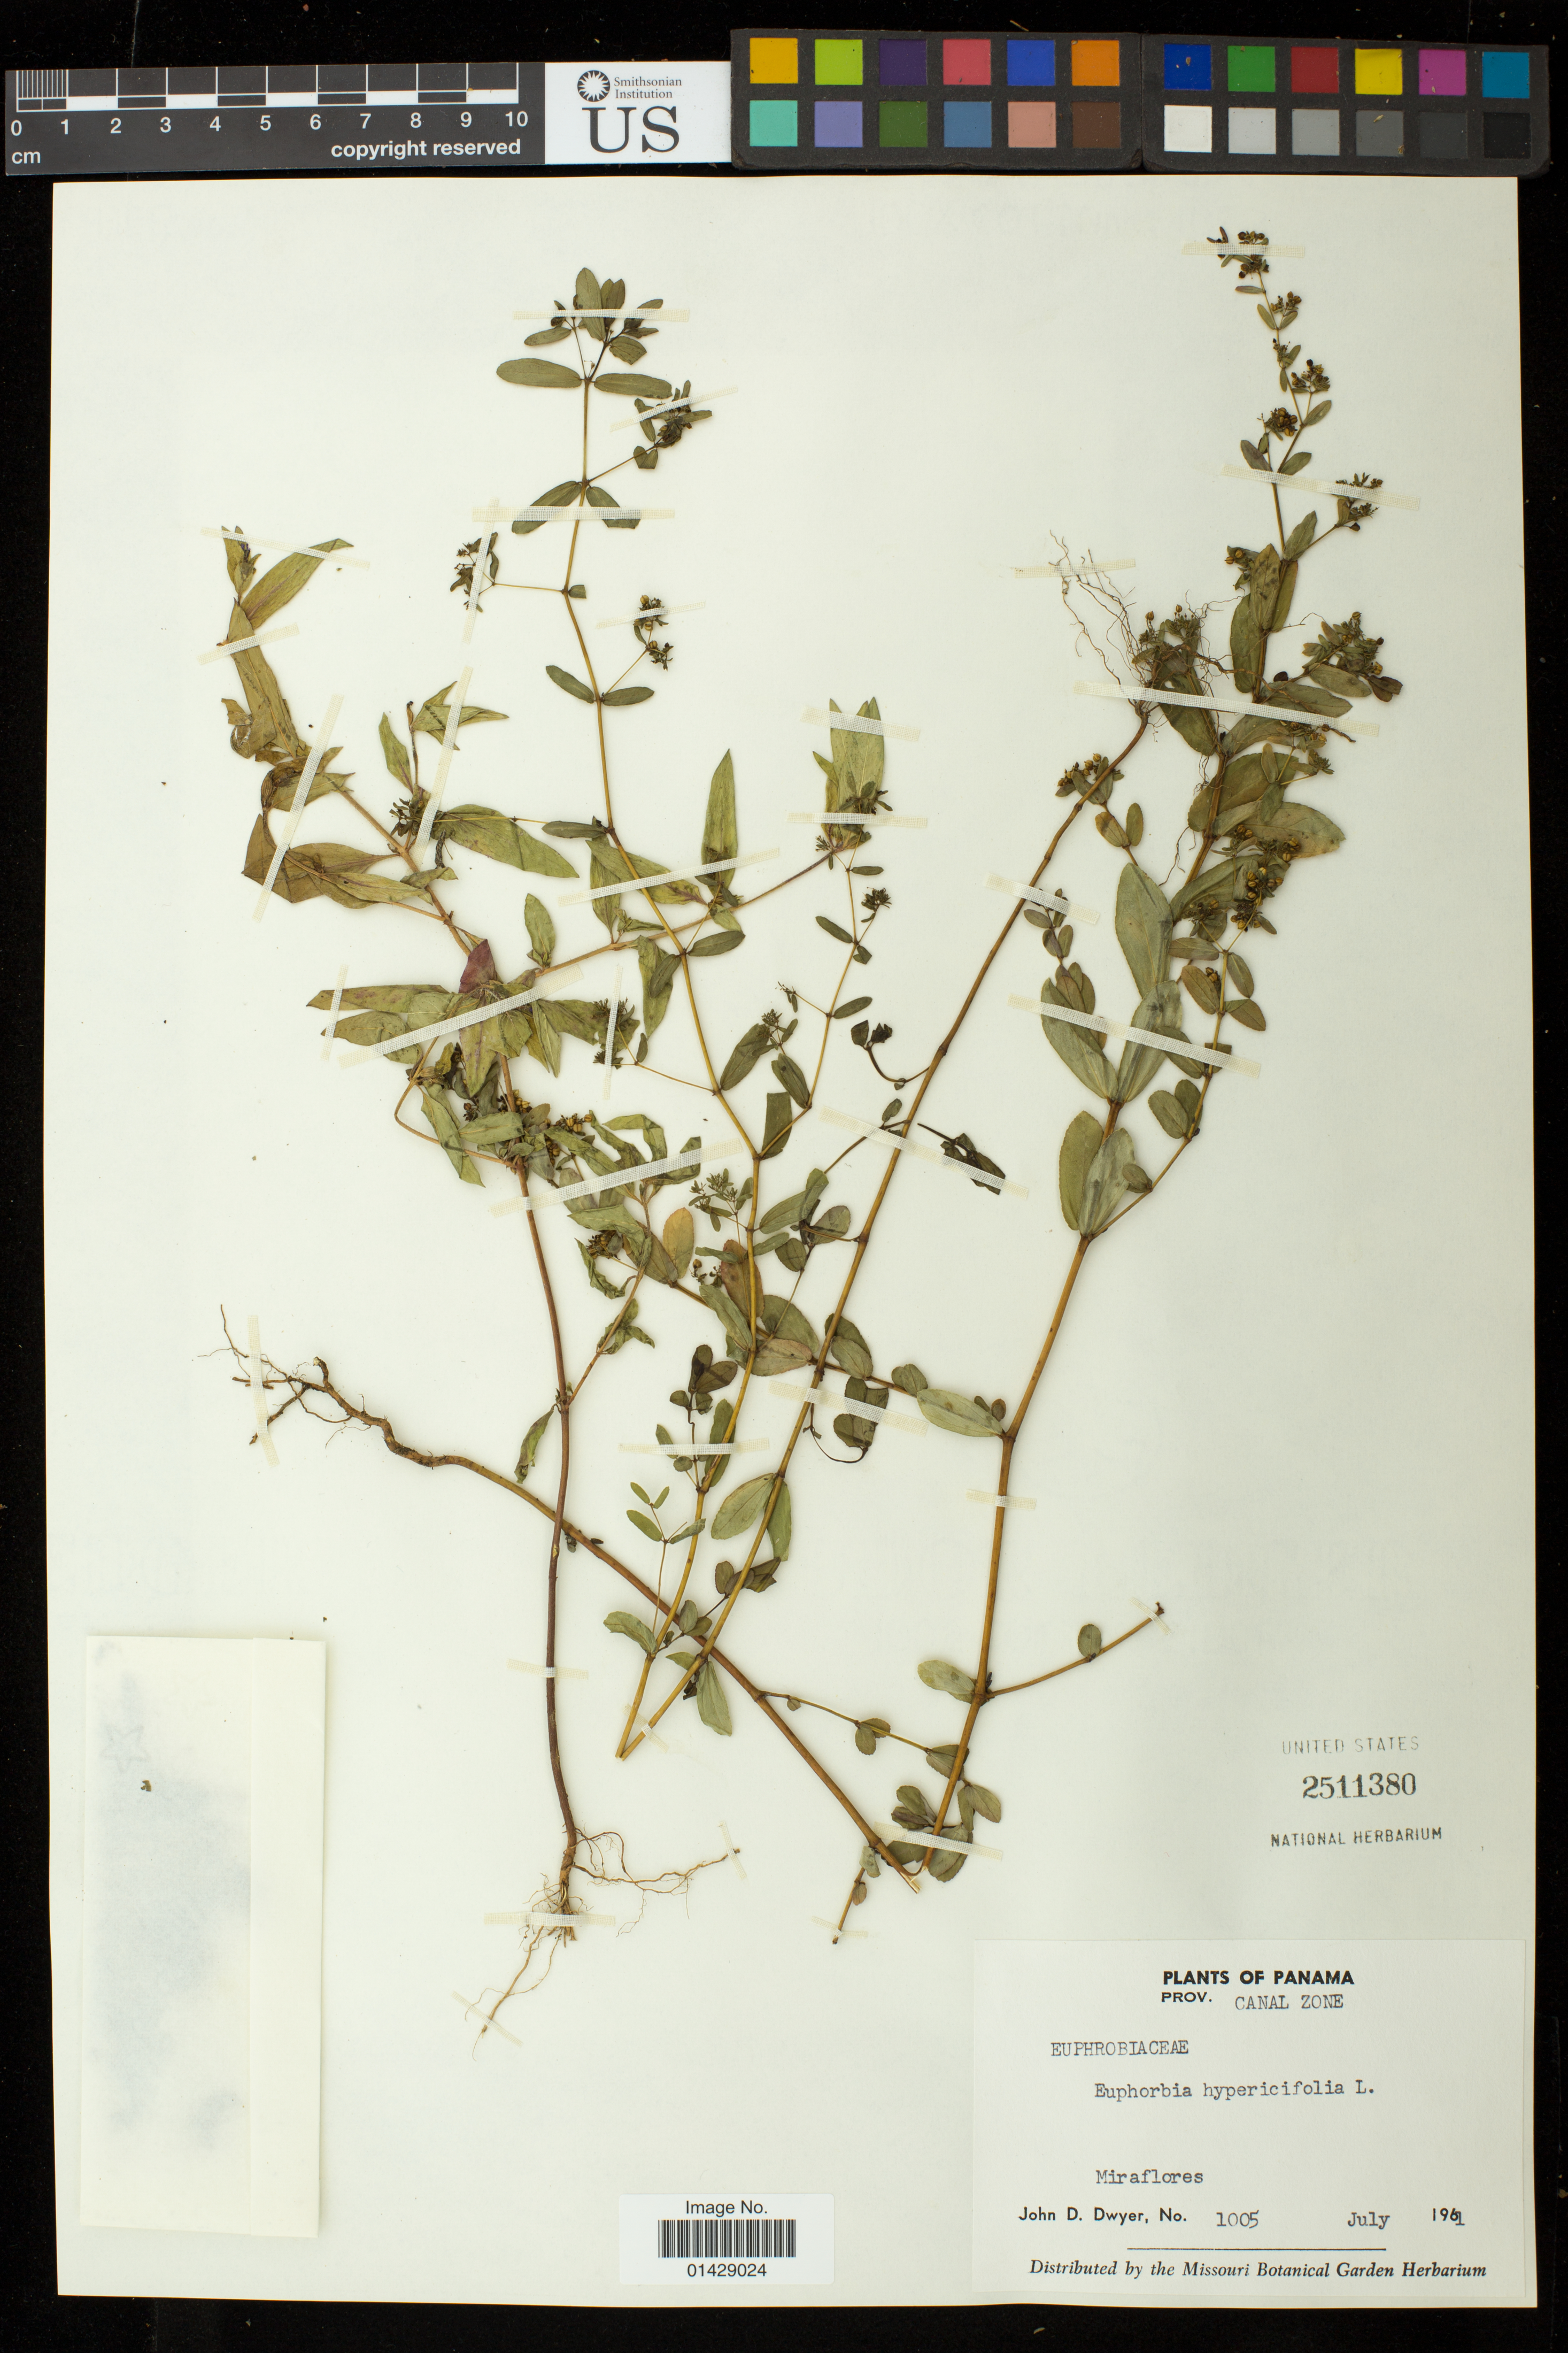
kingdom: Plantae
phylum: Tracheophyta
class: Magnoliopsida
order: Malpighiales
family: Euphorbiaceae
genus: Euphorbia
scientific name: Euphorbia hyssopifolia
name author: L.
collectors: J. D. Dwyer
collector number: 1005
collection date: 1961-07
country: Panama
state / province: Panamá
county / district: Canal Zone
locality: Miraflores, Canal Zone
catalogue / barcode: US 2511380